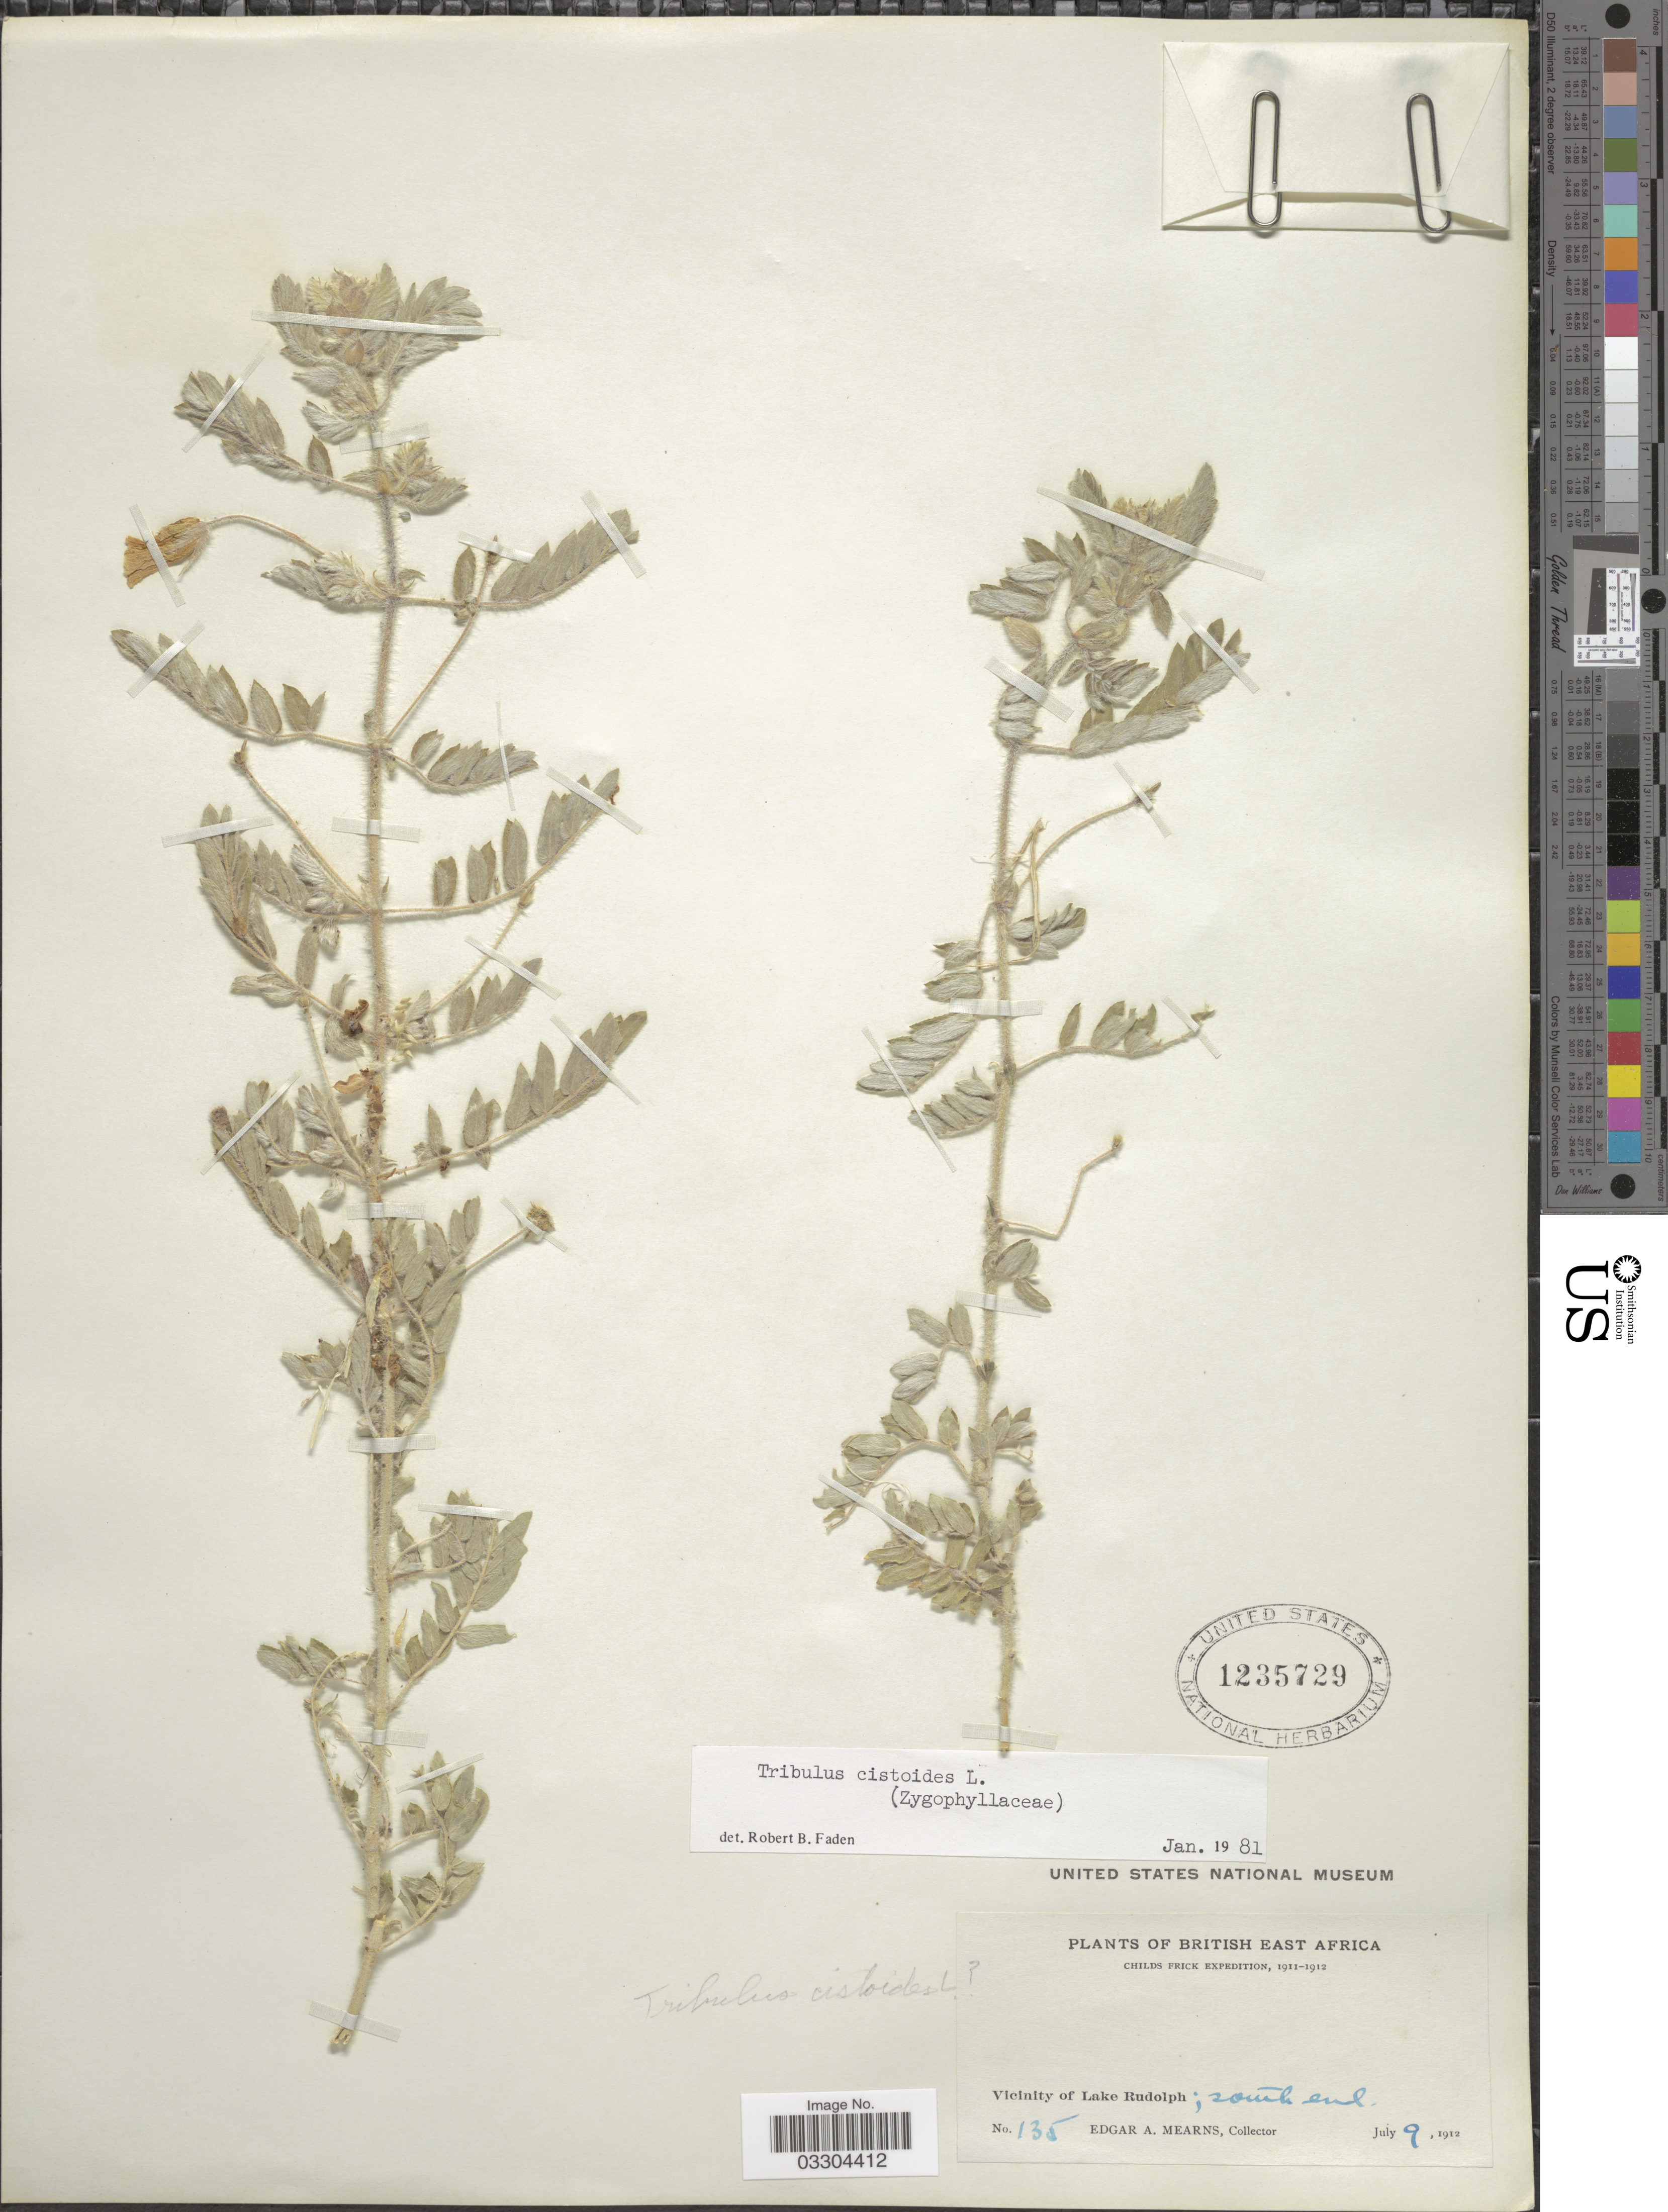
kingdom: Plantae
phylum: Tracheophyta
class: Magnoliopsida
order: Zygophyllales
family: Zygophyllaceae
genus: Tribulus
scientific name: Tribulus cistoides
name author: L.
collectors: E. A. Mearns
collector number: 135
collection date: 1912-07-09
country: Kenya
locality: British East Africa. Vicinity of Lake Rudolph; south end.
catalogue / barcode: US 1235729